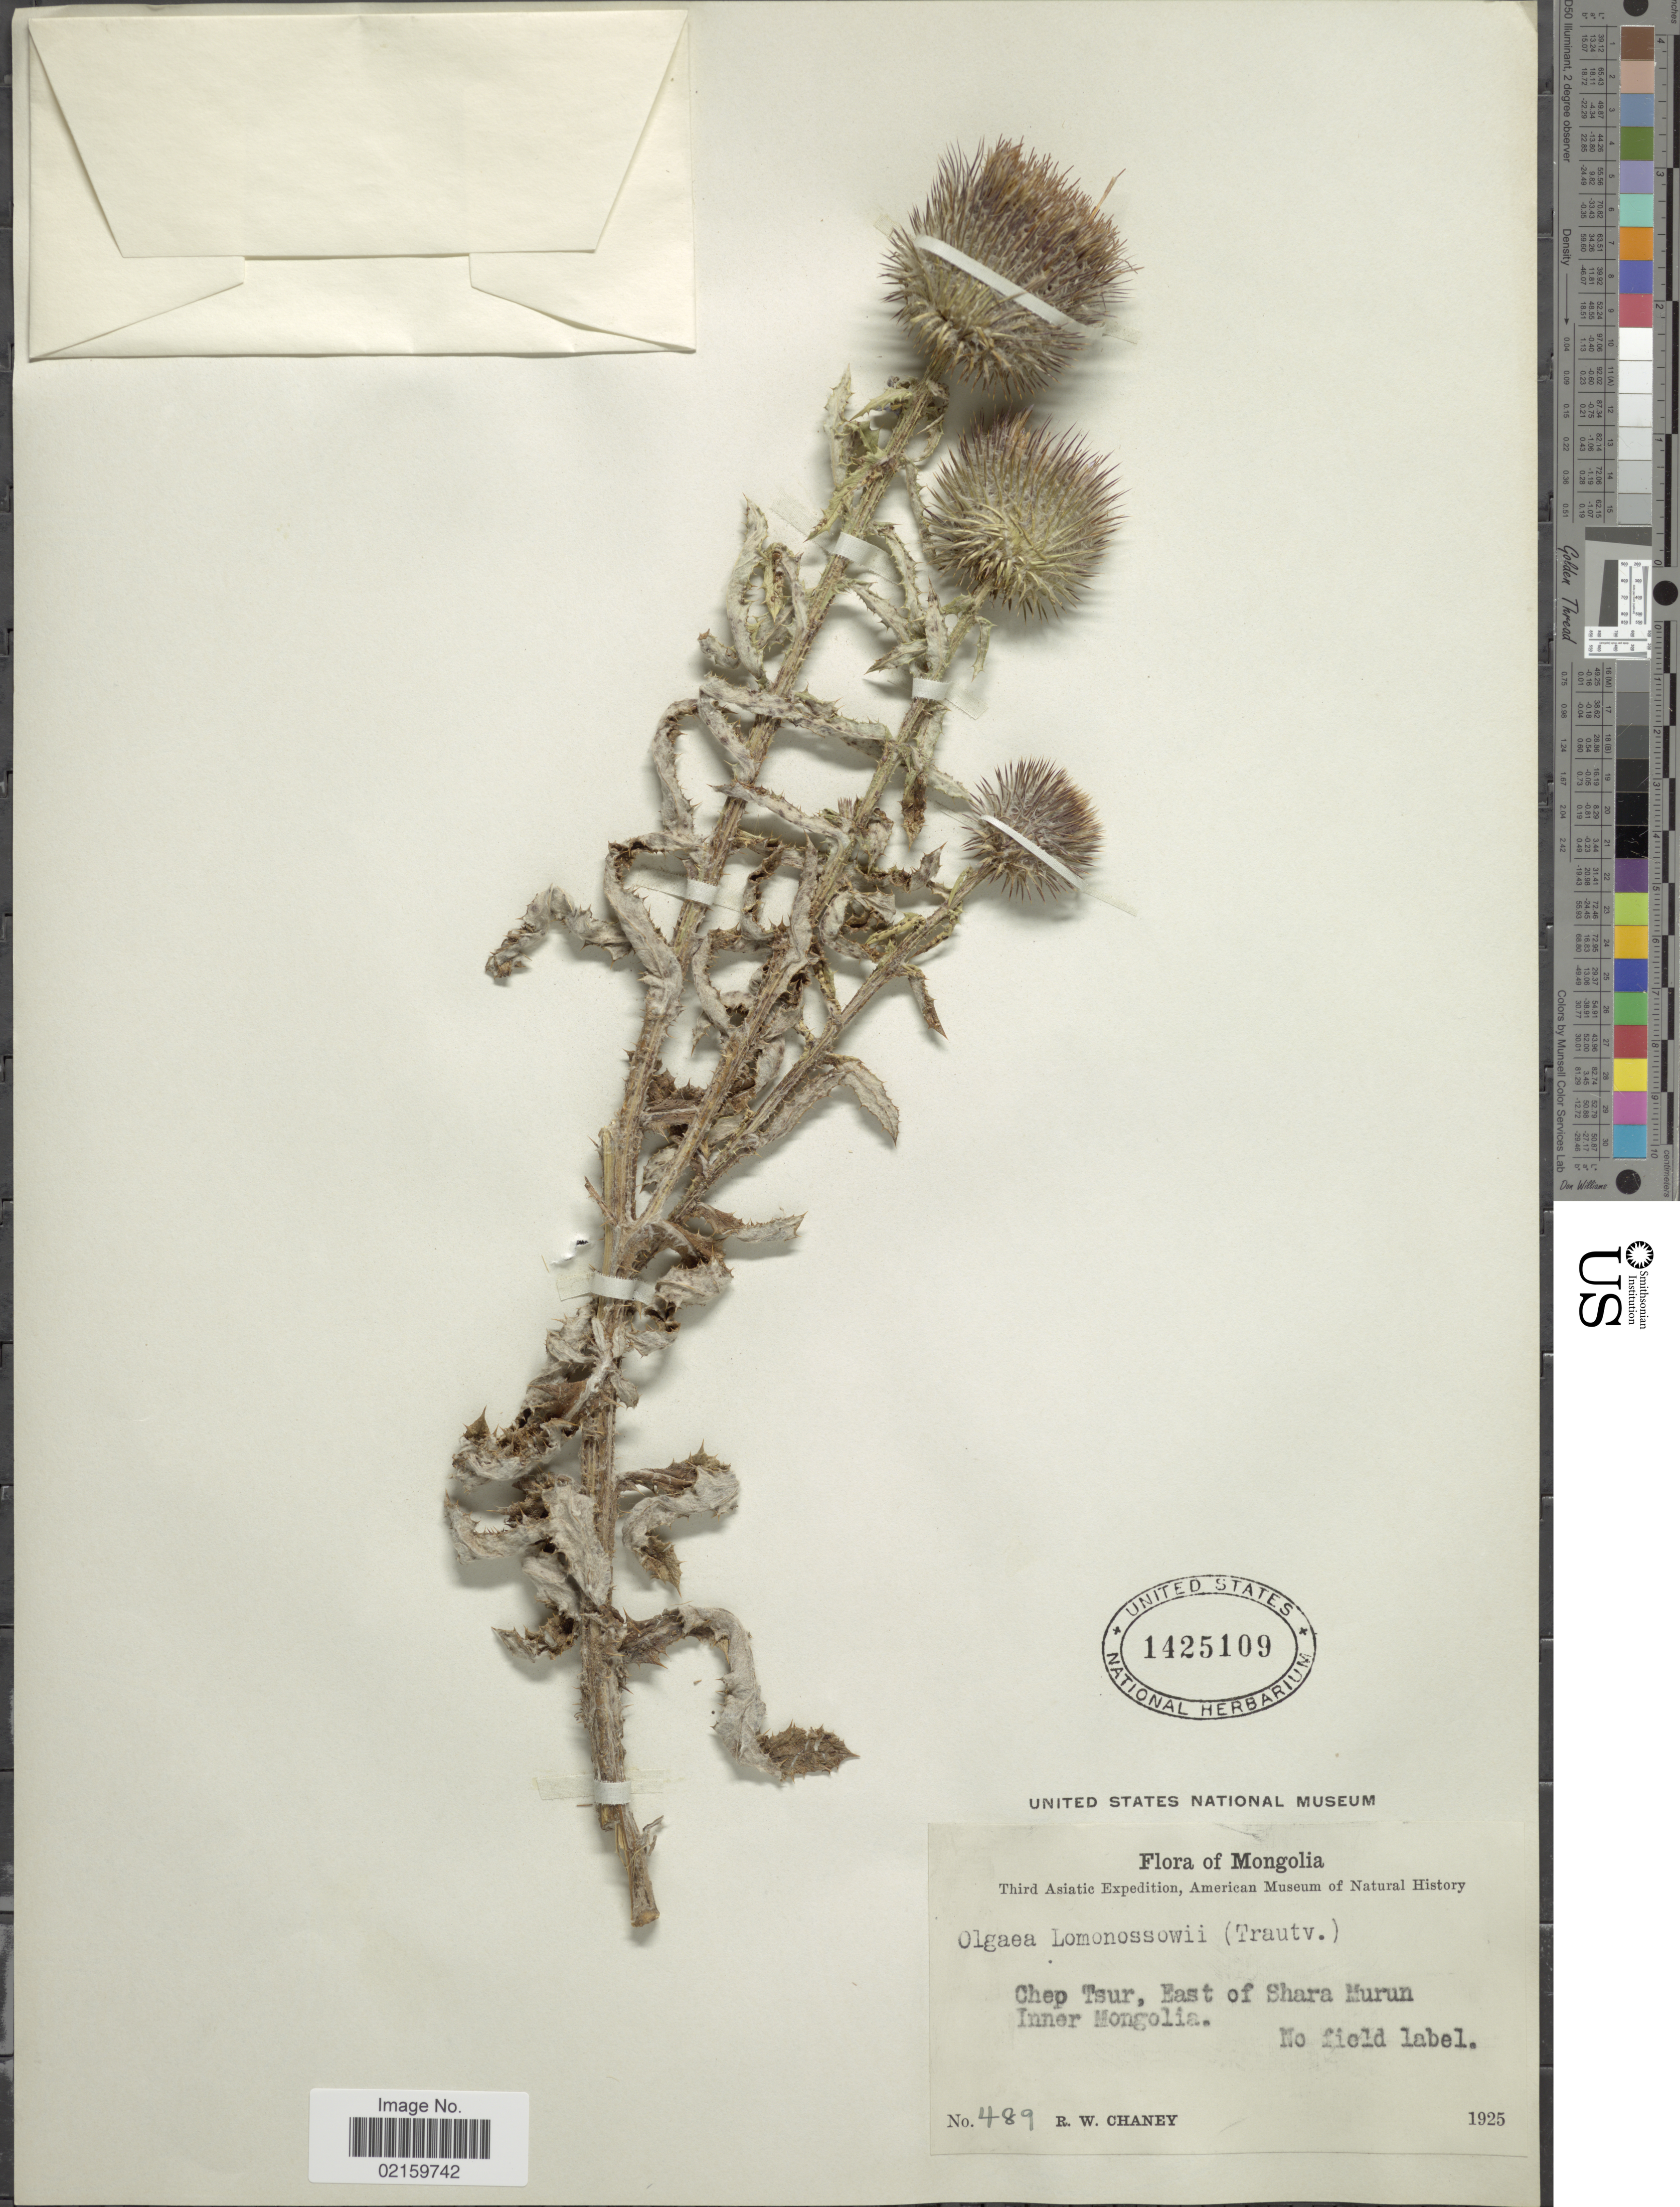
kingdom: Plantae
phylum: Tracheophyta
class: Magnoliopsida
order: Asterales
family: Asteraceae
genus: Olgaea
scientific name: Olgaea lomonossowii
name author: (Trautv.) Iljin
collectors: R. Chaney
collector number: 489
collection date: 1925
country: Mongolia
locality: Chep Tsur, East of Shara Murun. Inner Mongolia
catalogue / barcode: US 1425109